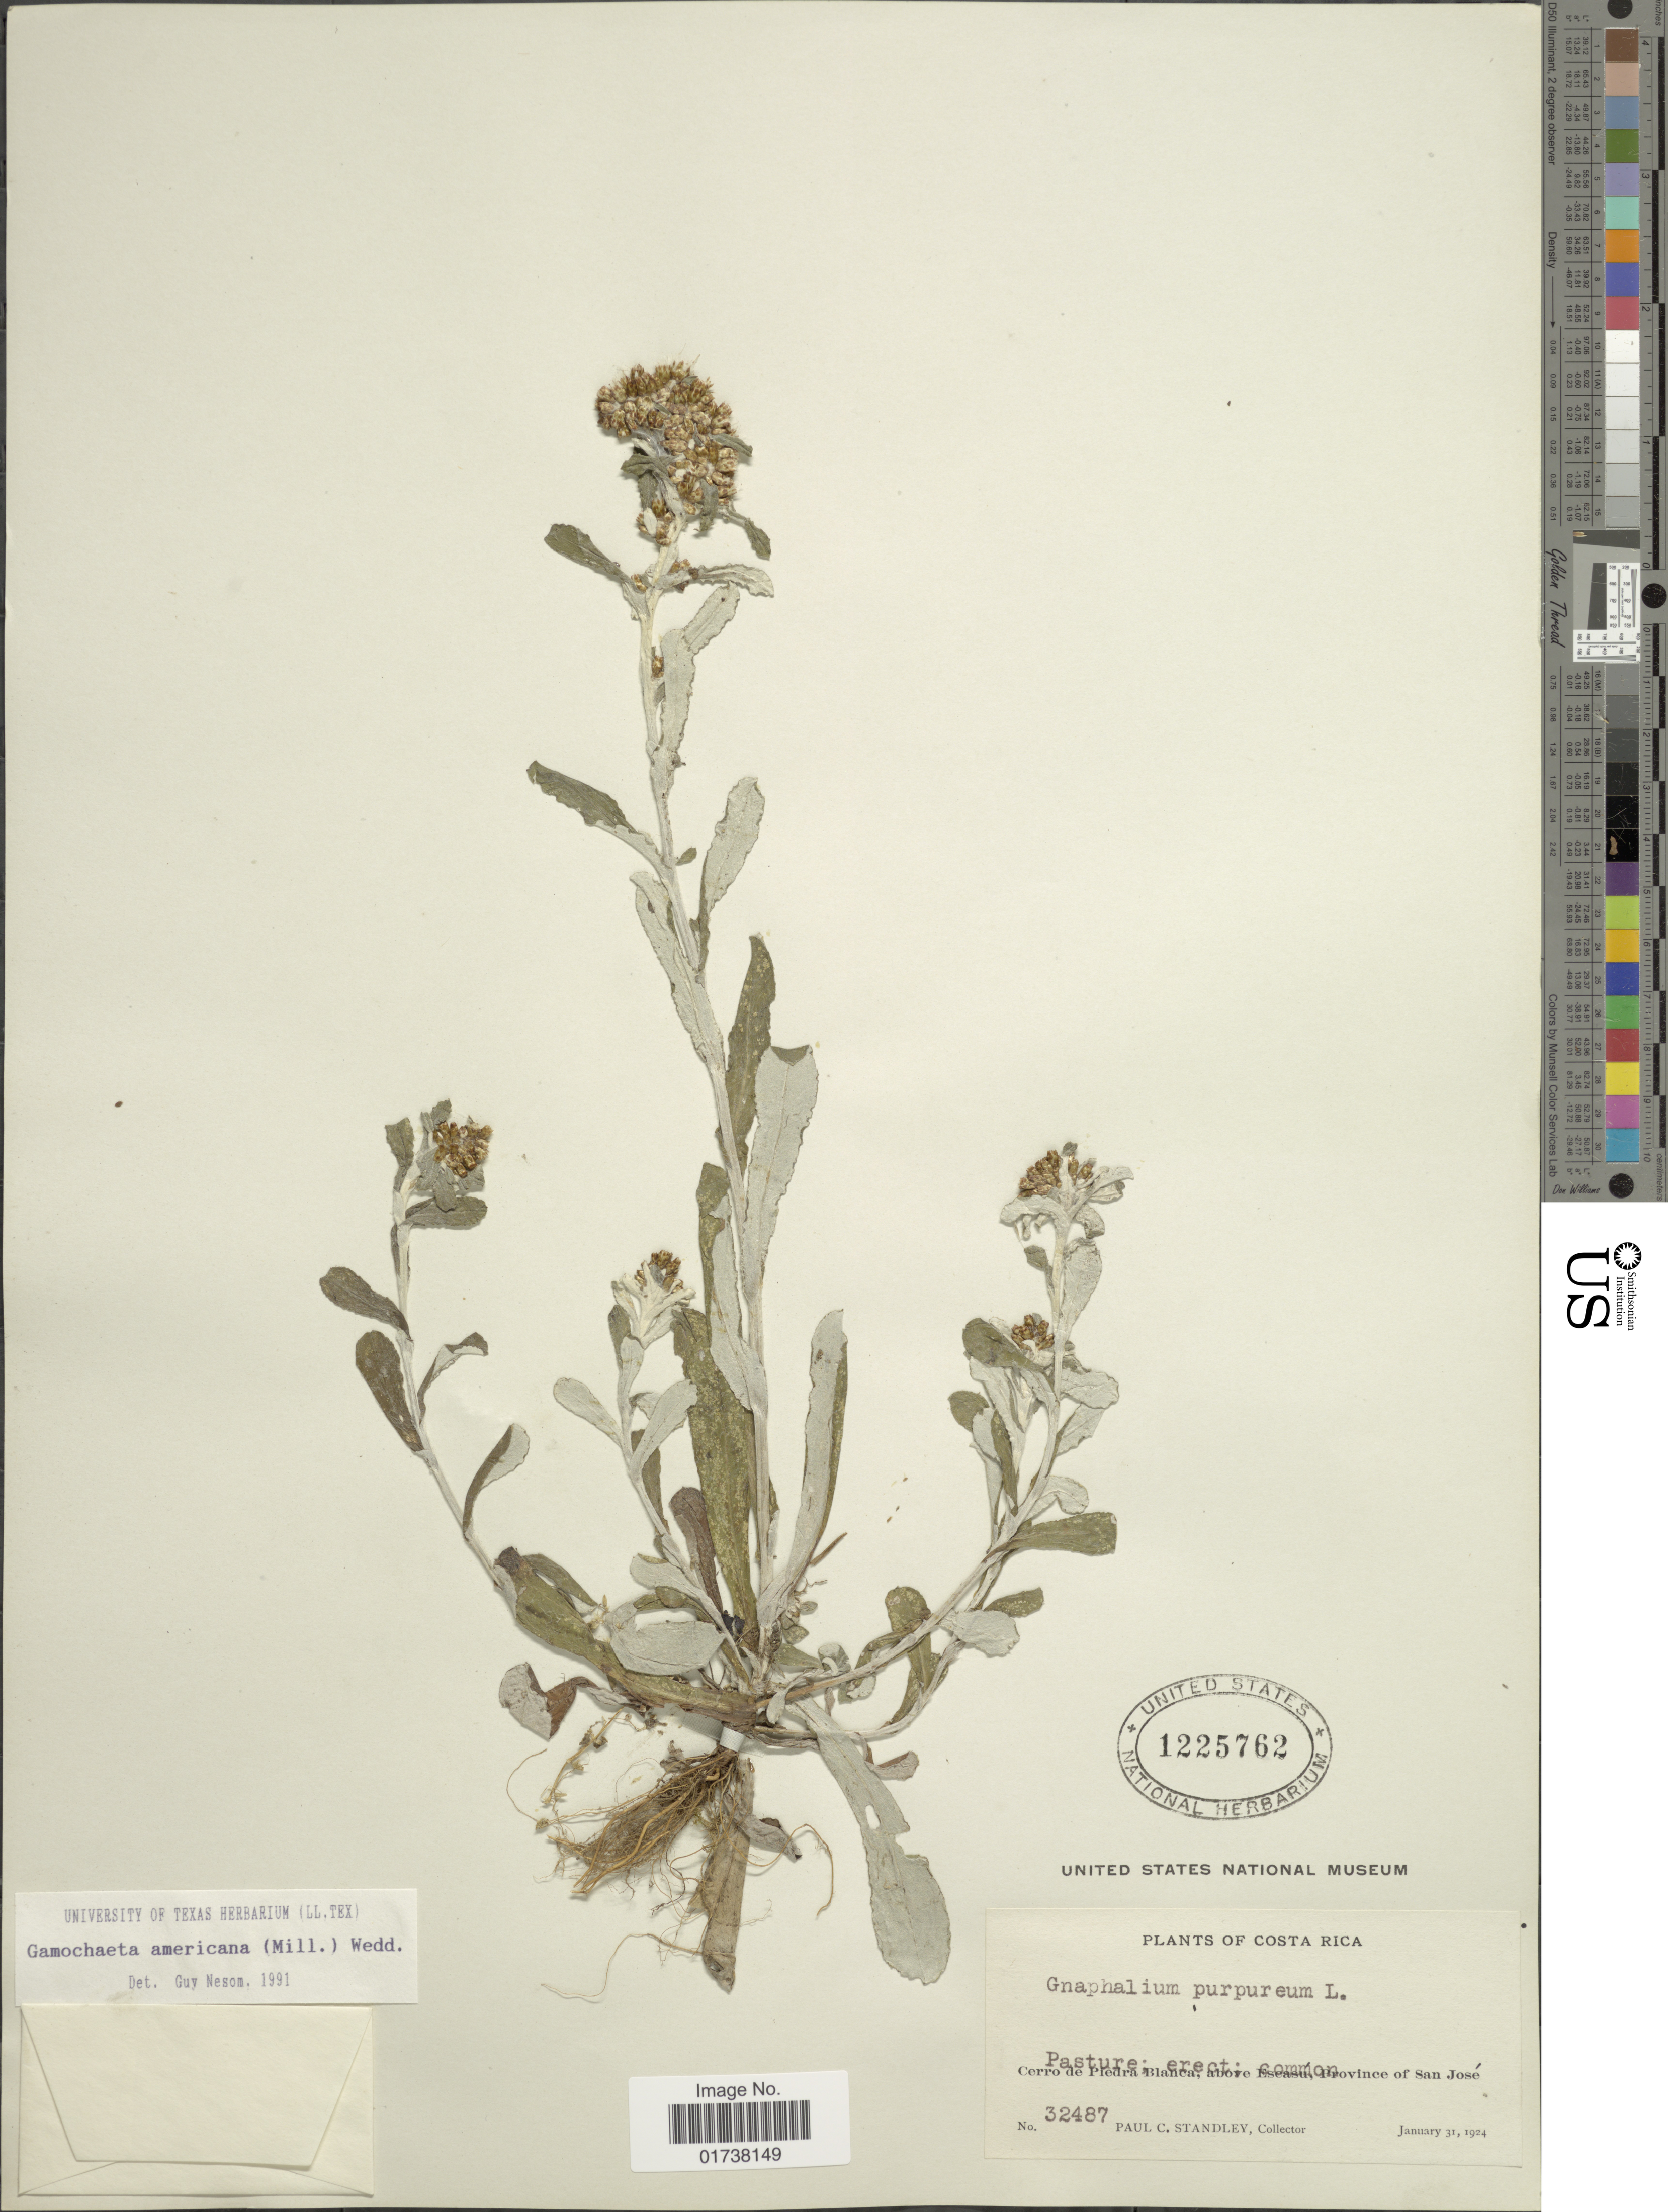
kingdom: Plantae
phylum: Tracheophyta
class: Magnoliopsida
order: Asterales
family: Asteraceae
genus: Gamochaeta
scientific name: Gamochaeta americana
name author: (Mill.) Wedd.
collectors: P. C. Standley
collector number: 32487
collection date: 1924-01-31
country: Costa Rica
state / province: San José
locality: Cerro de Piedra, Blanca, above Escasu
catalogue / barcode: US 1225762